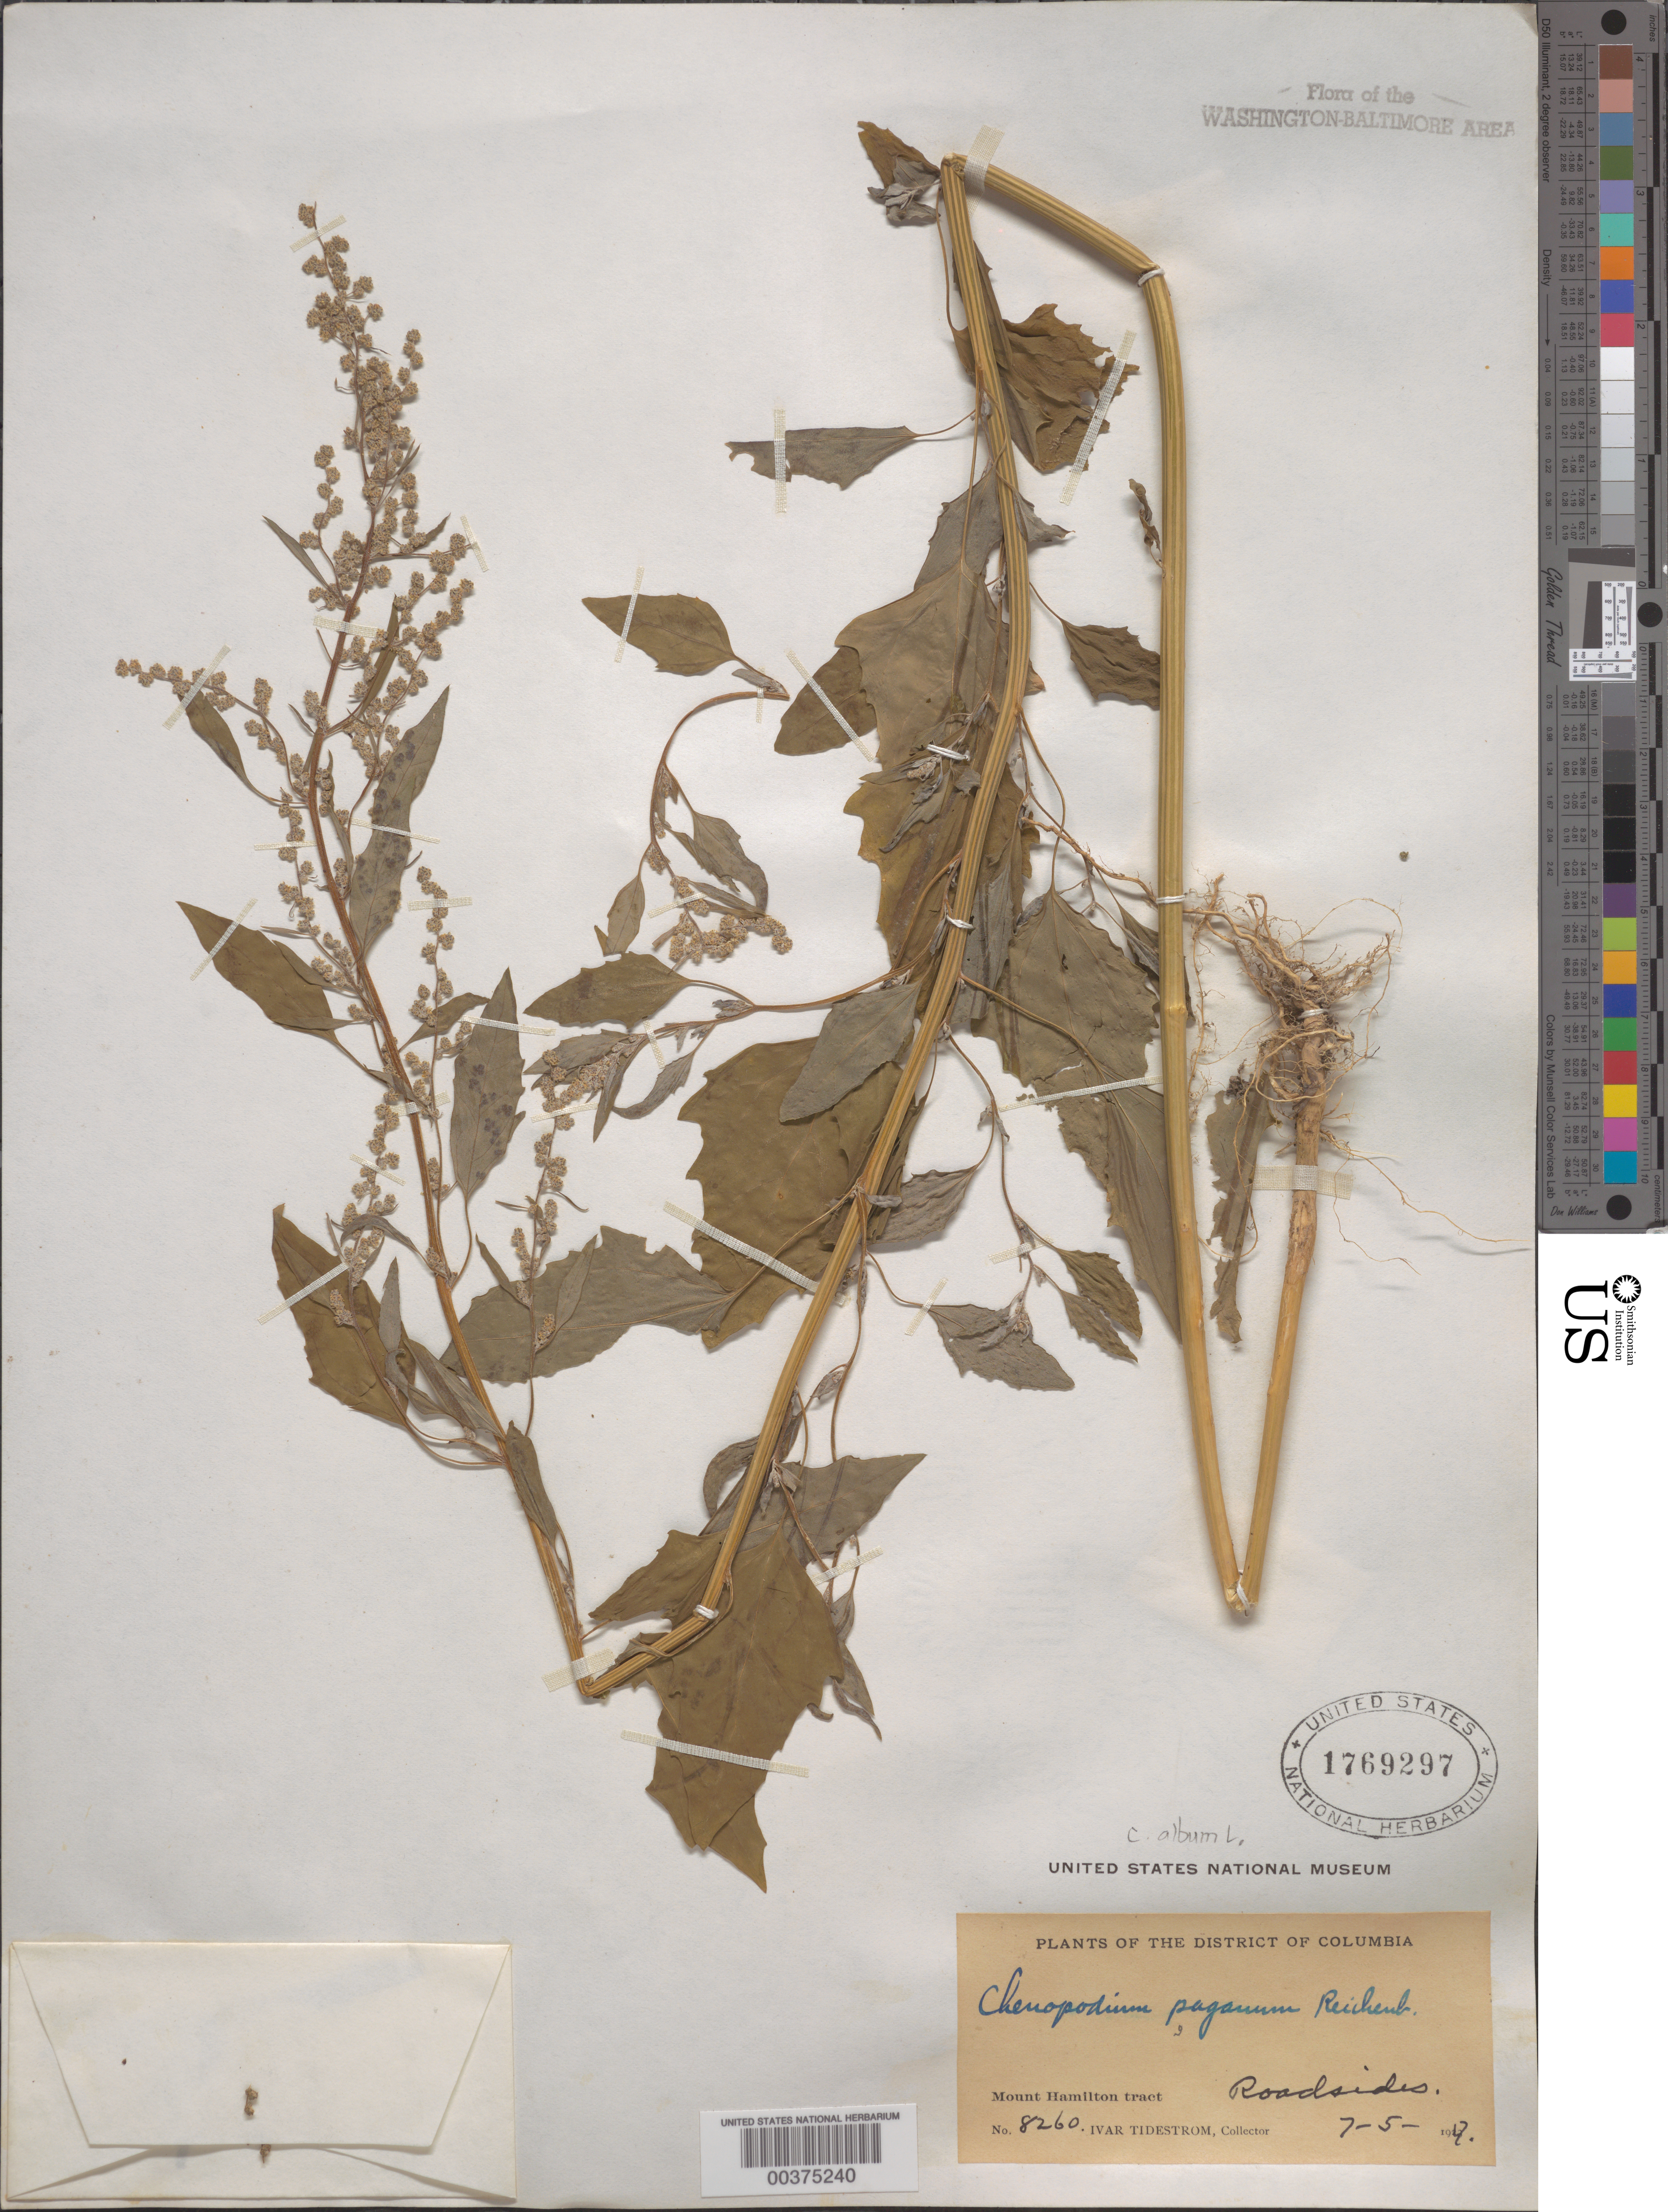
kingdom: Plantae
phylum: Tracheophyta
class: Magnoliopsida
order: Caryophyllales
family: Amaranthaceae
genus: Chenopodium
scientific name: Chenopodium album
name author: L.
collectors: I. F. Tidestrom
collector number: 8260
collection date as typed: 05 Jul 1917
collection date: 1917-07-05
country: United States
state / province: District of Columbia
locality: Mount Hamilton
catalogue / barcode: US 1769297